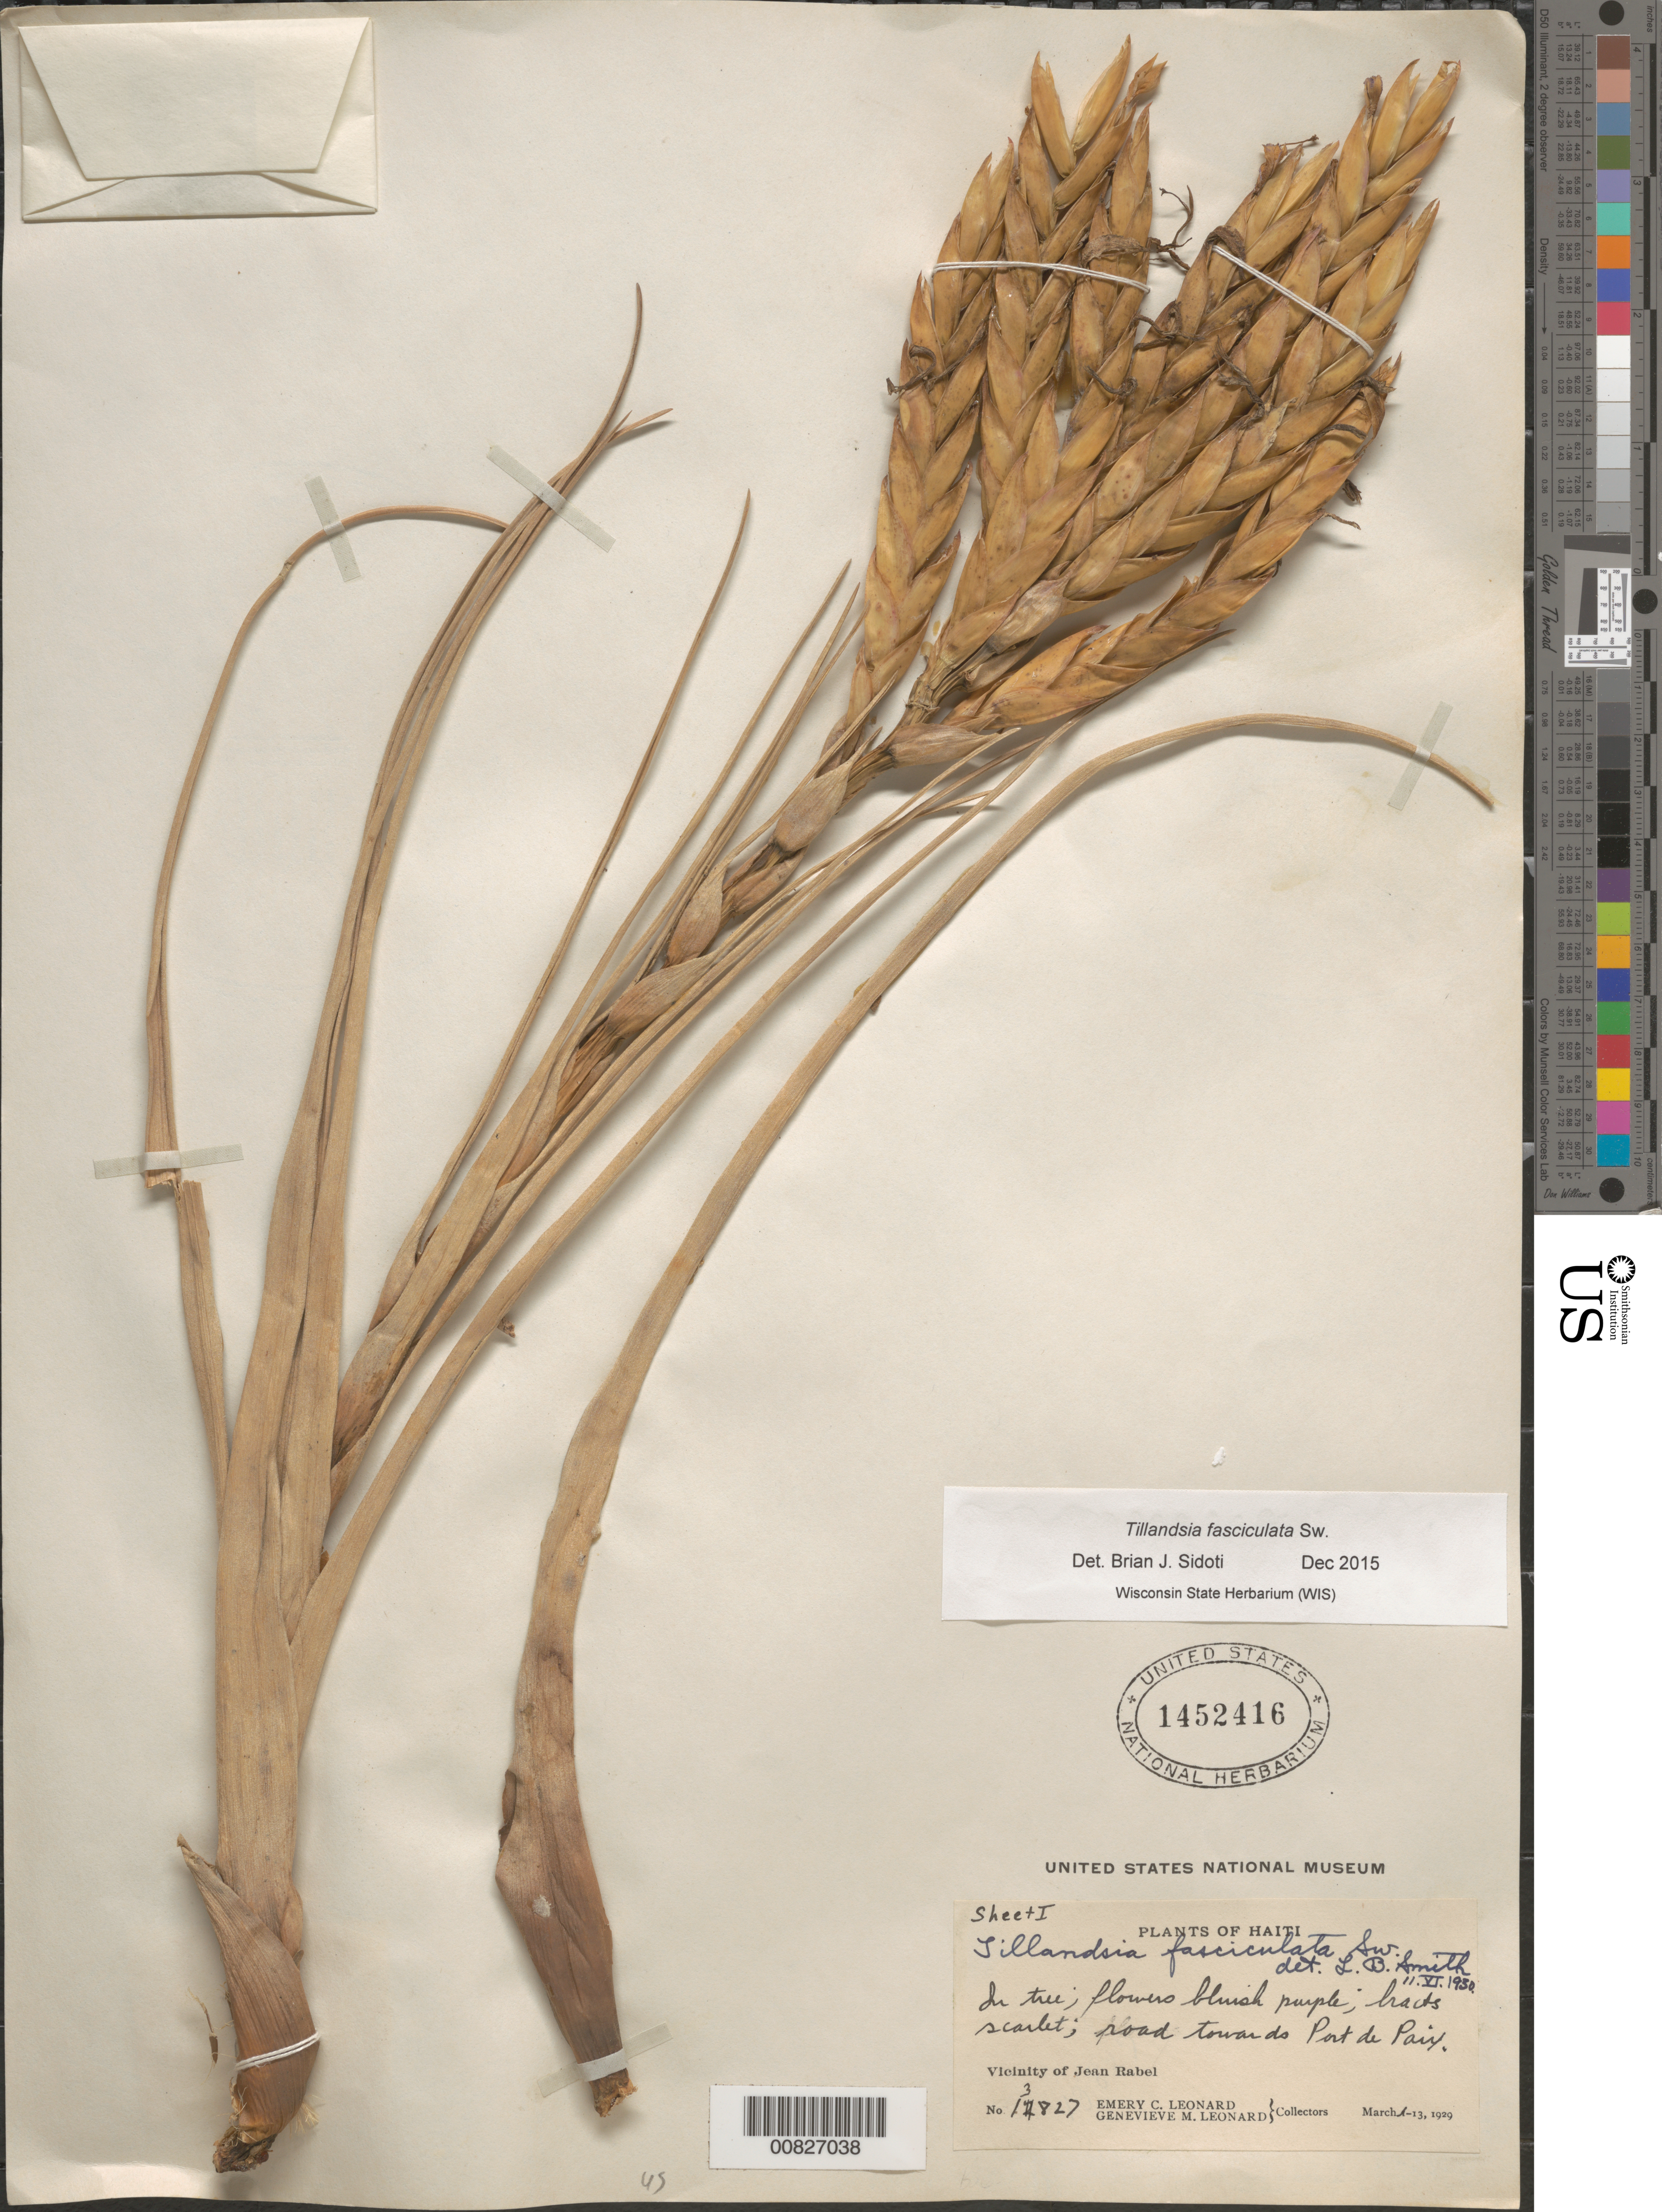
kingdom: Plantae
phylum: Tracheophyta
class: Liliopsida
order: Poales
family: Bromeliaceae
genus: Tillandsia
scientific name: Tillandsia fasciculata var. densispica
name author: Mez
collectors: E. C. Leonard & G. M. Leonard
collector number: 13827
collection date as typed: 13 Mar 1929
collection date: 1929-03-13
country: Haiti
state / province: Nord-Ouest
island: Hispaniola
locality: Vicinity of Jean Rabel. Road towards Port de Paix.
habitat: In tree.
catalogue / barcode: US 1452416